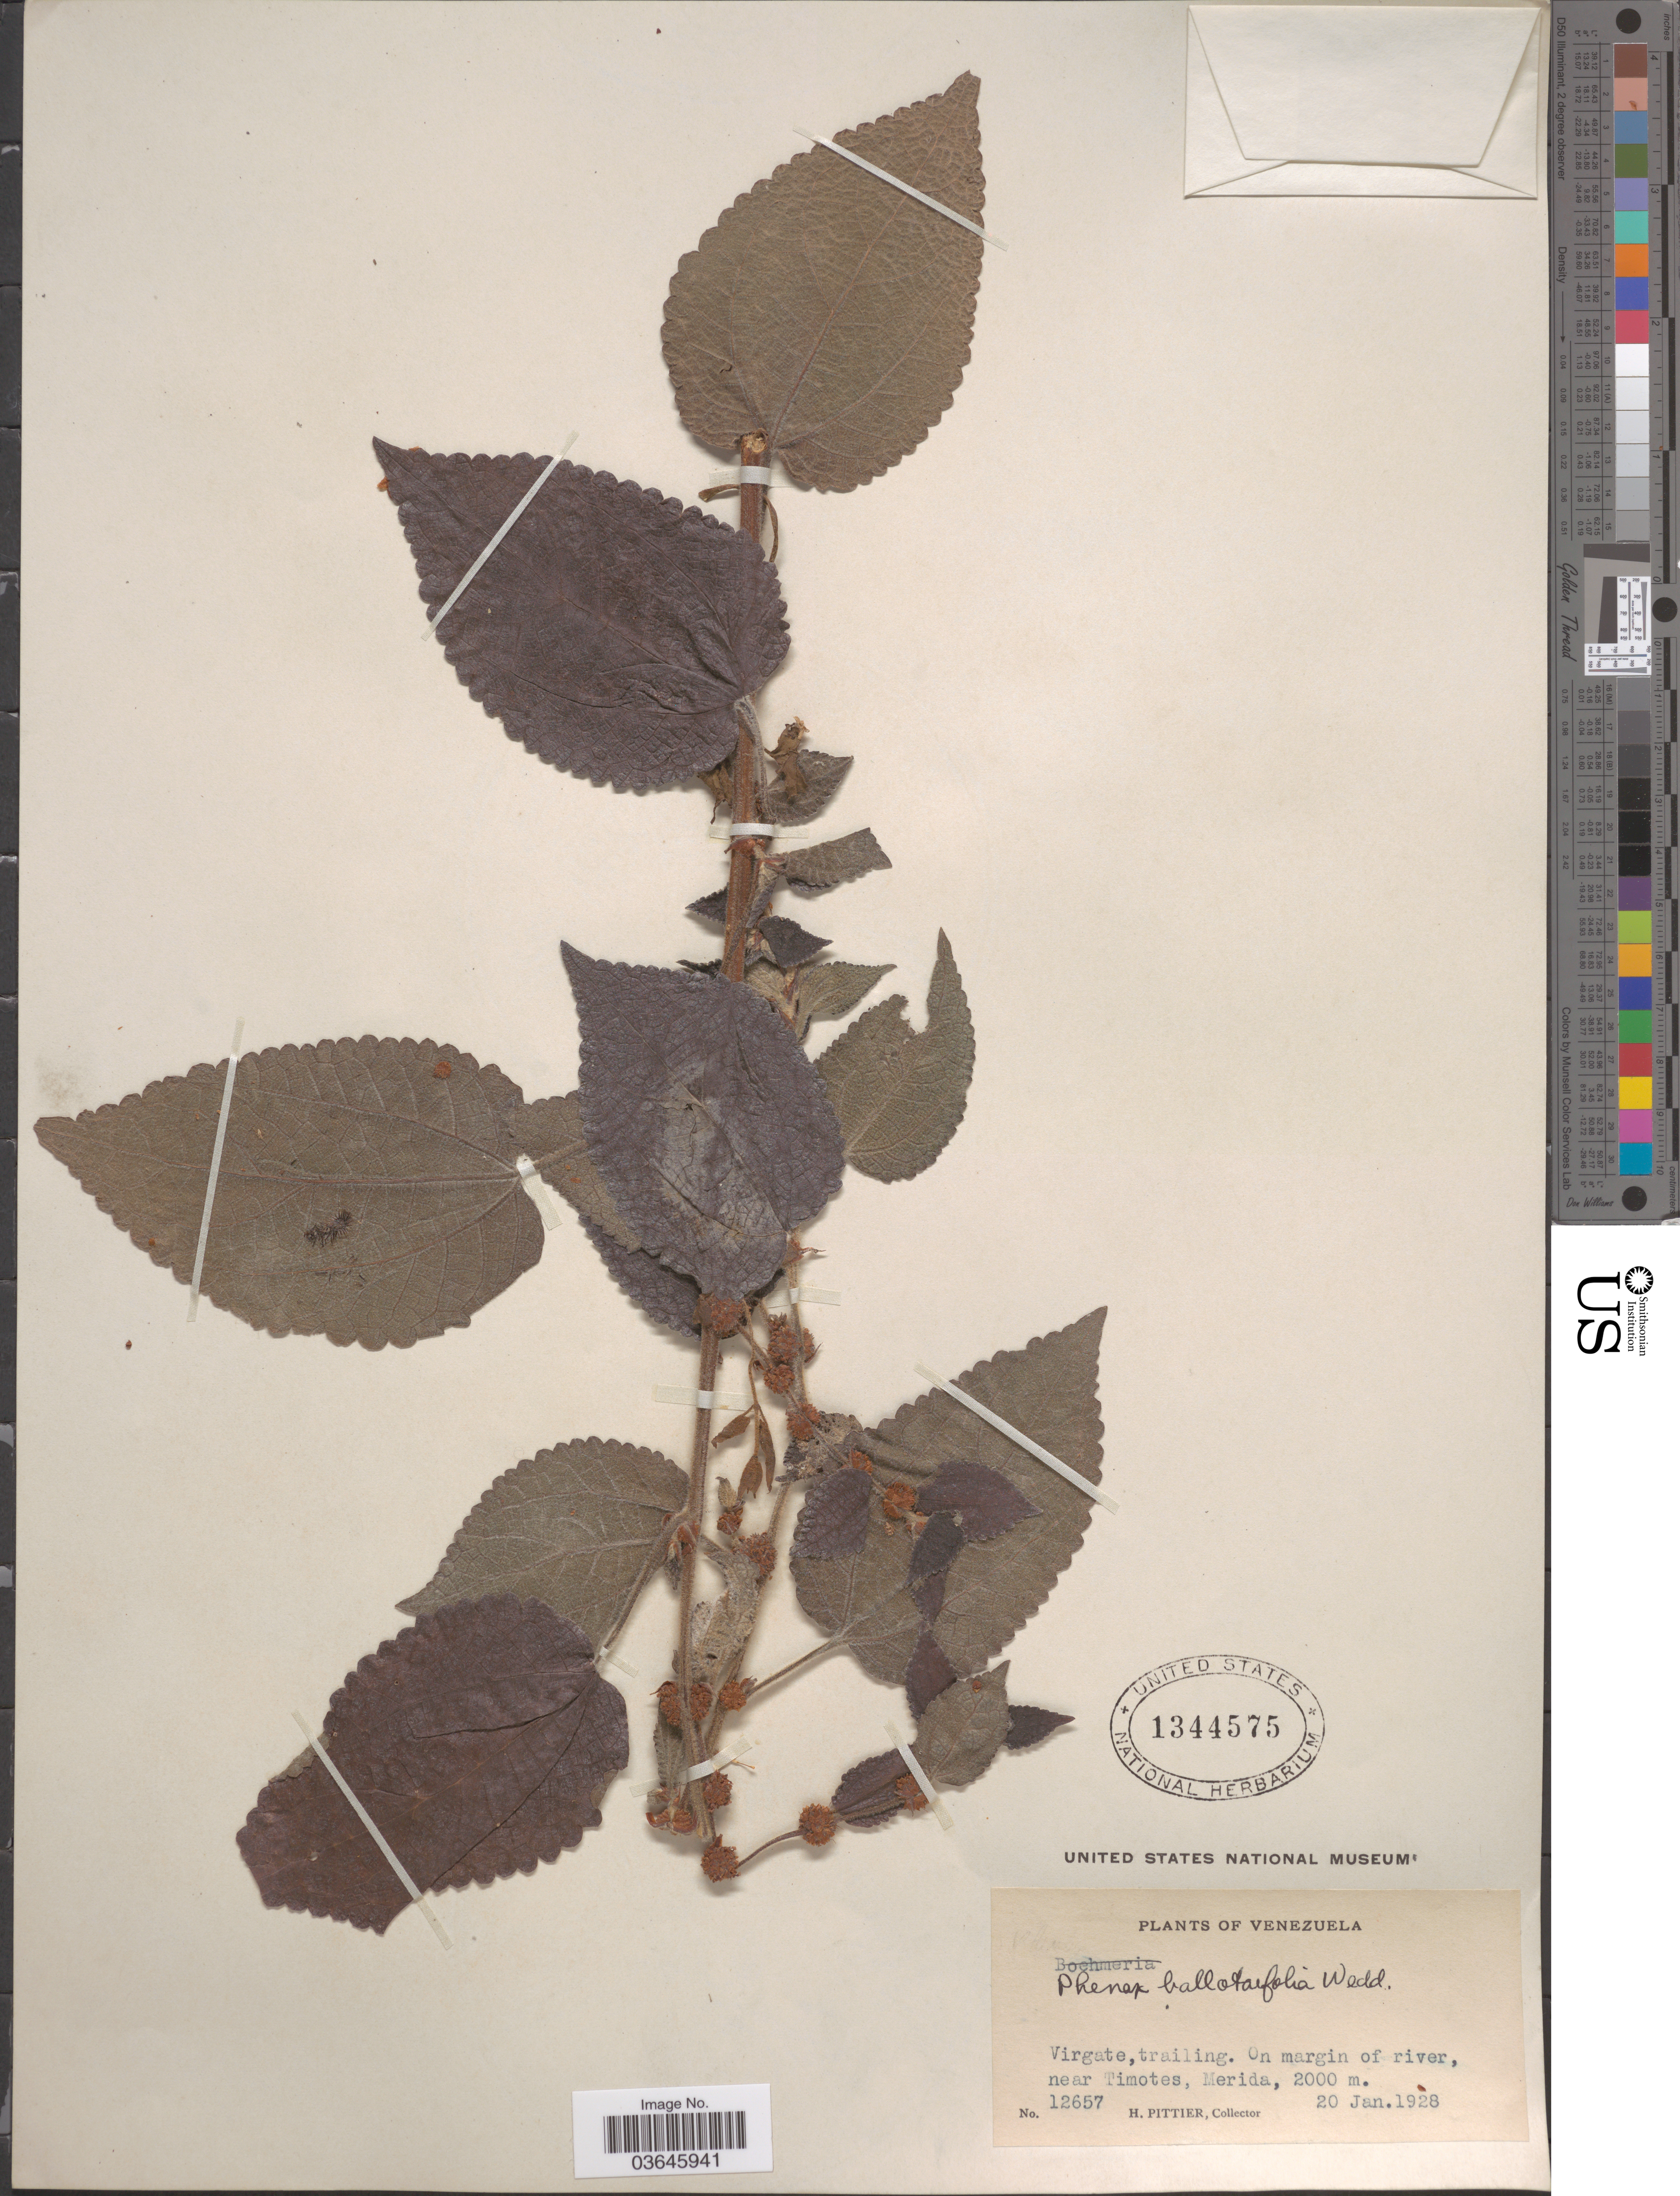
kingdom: Plantae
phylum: Tracheophyta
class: Magnoliopsida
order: Rosales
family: Urticaceae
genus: Phenax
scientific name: Phenax rugosus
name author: (Poir.) Wedd.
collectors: H. F. Pittier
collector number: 12657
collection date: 1928-01-20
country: Venezuela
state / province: Merida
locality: Virgate, trailing. On margin of river, near Timotes.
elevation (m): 2000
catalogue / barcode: US 1344575